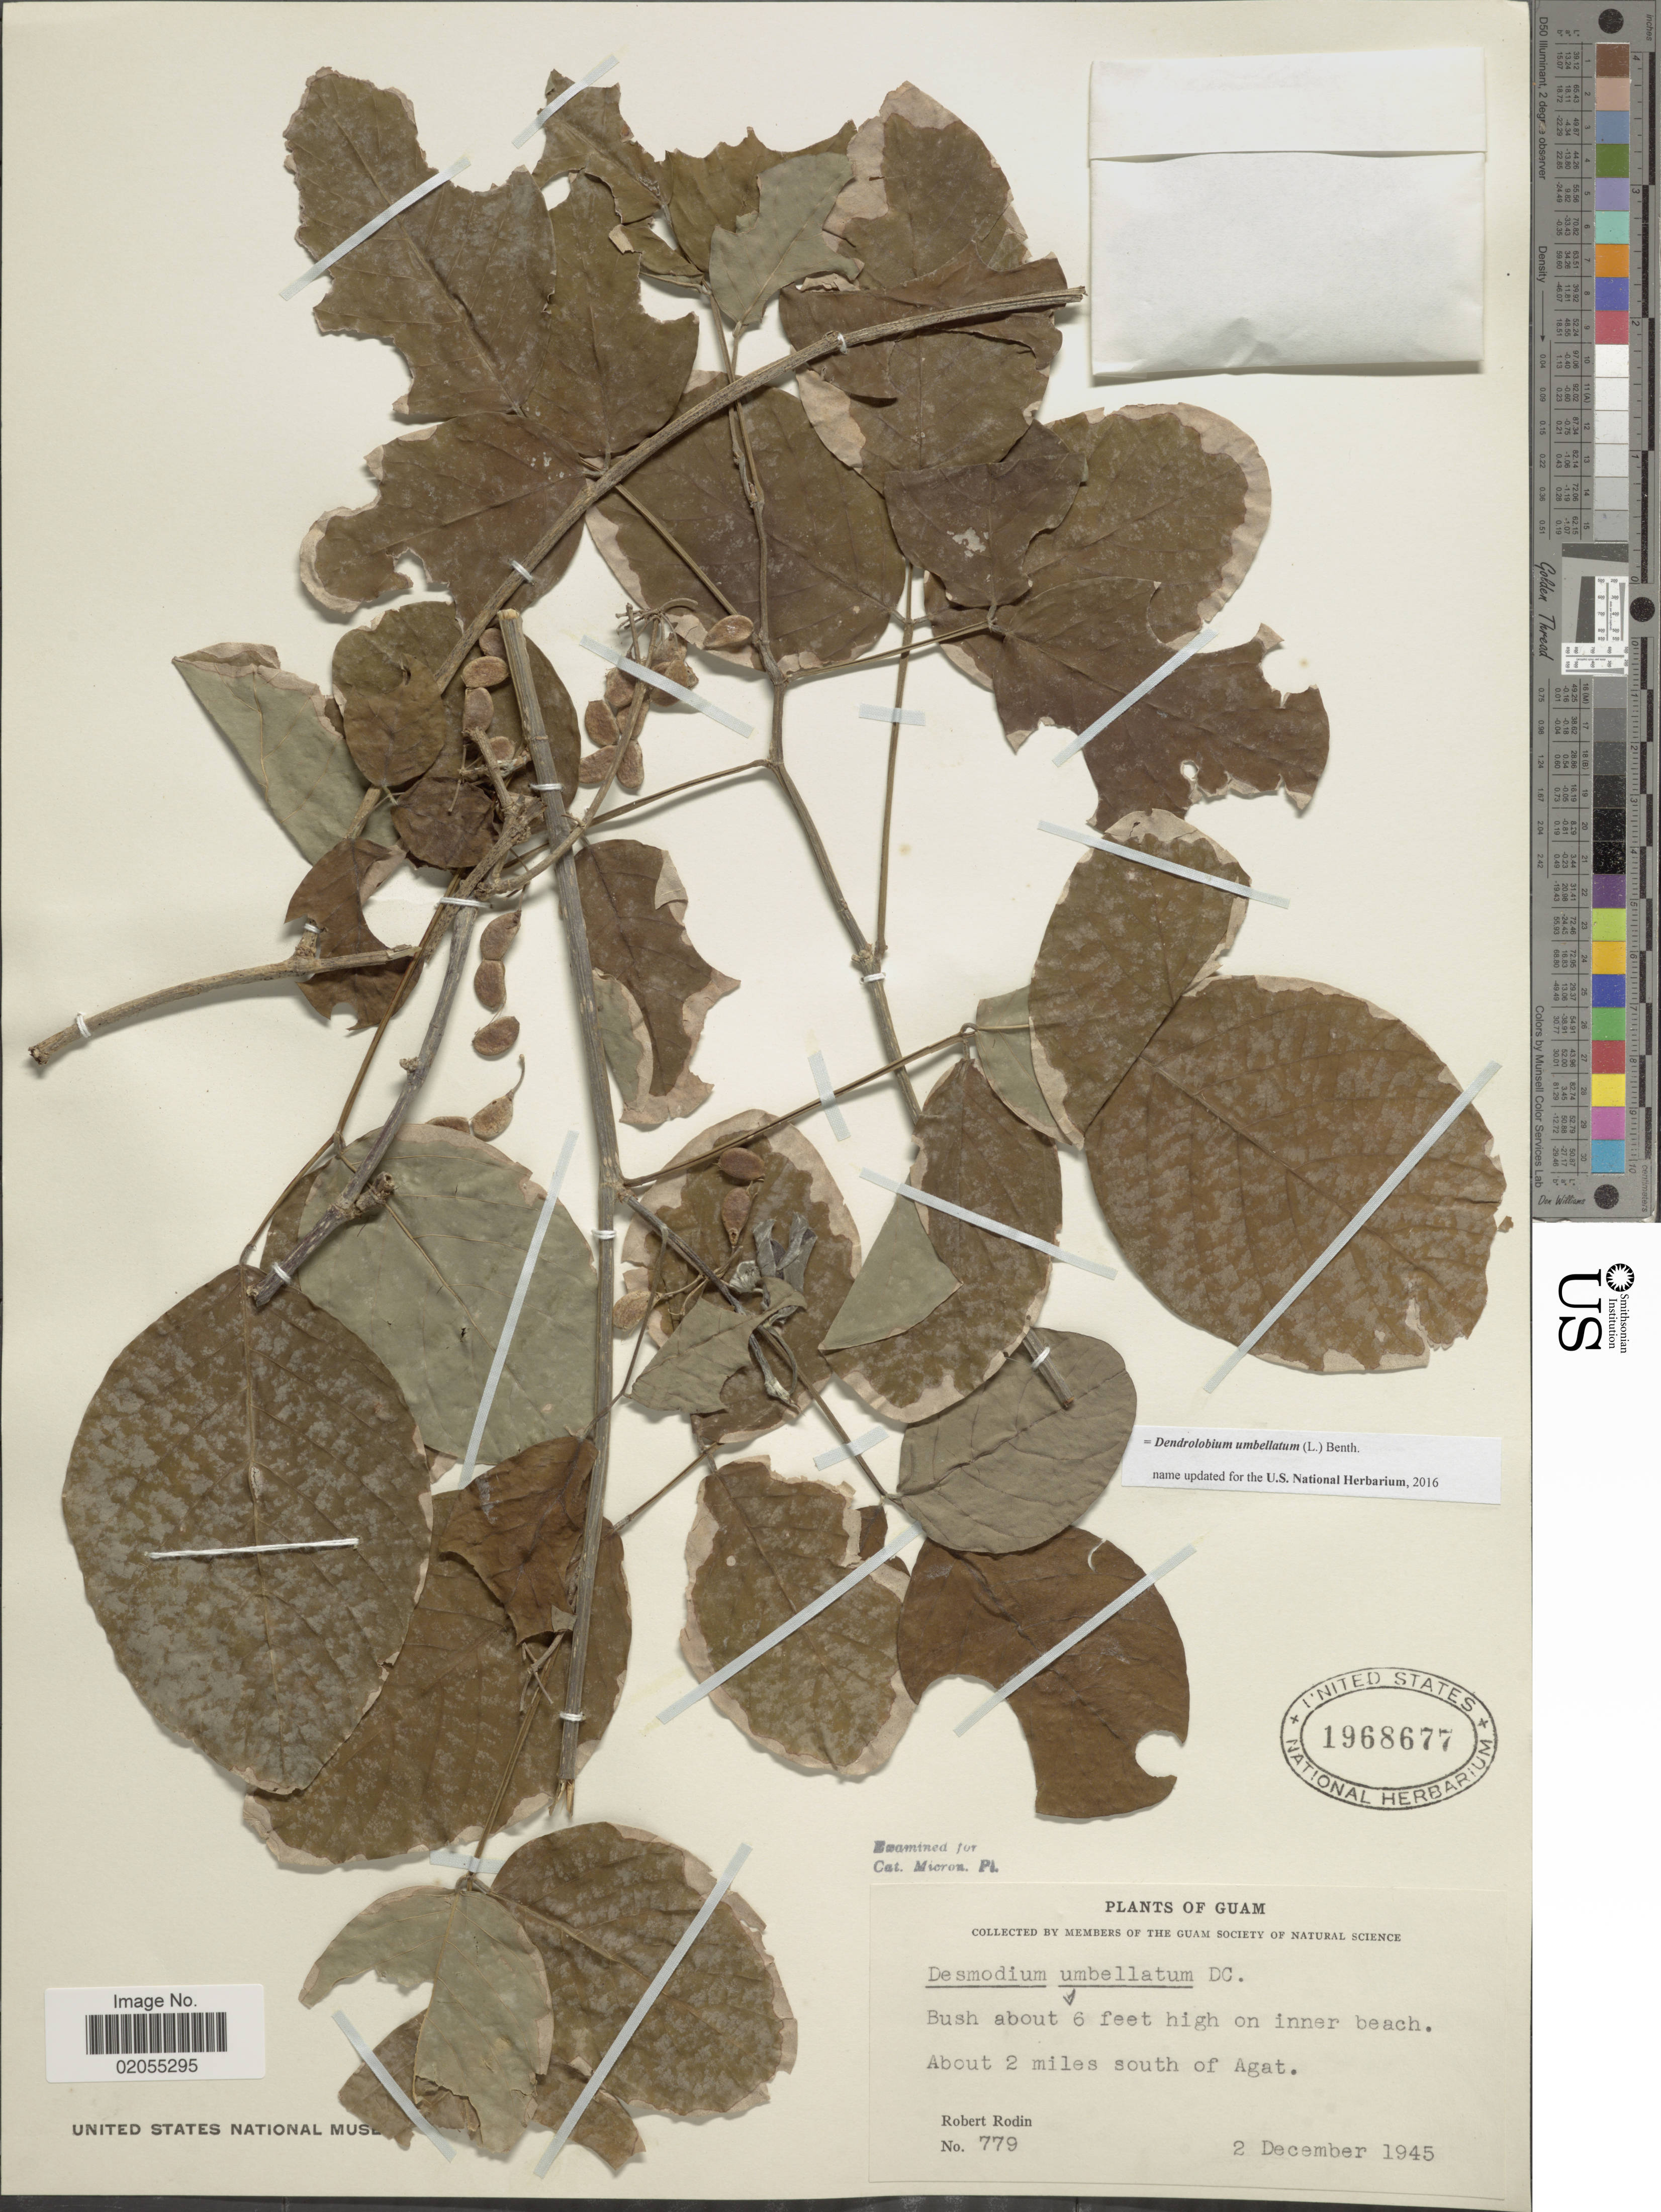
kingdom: Plantae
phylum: Tracheophyta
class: Magnoliopsida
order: Fabales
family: Fabaceae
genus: Dendrolobium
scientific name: Dendrolobium umbellatum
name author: (L.) Benth.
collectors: R. Rodin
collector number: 779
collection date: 1945-12-02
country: Guam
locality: About 2 miles south of Agat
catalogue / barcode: US 1968677